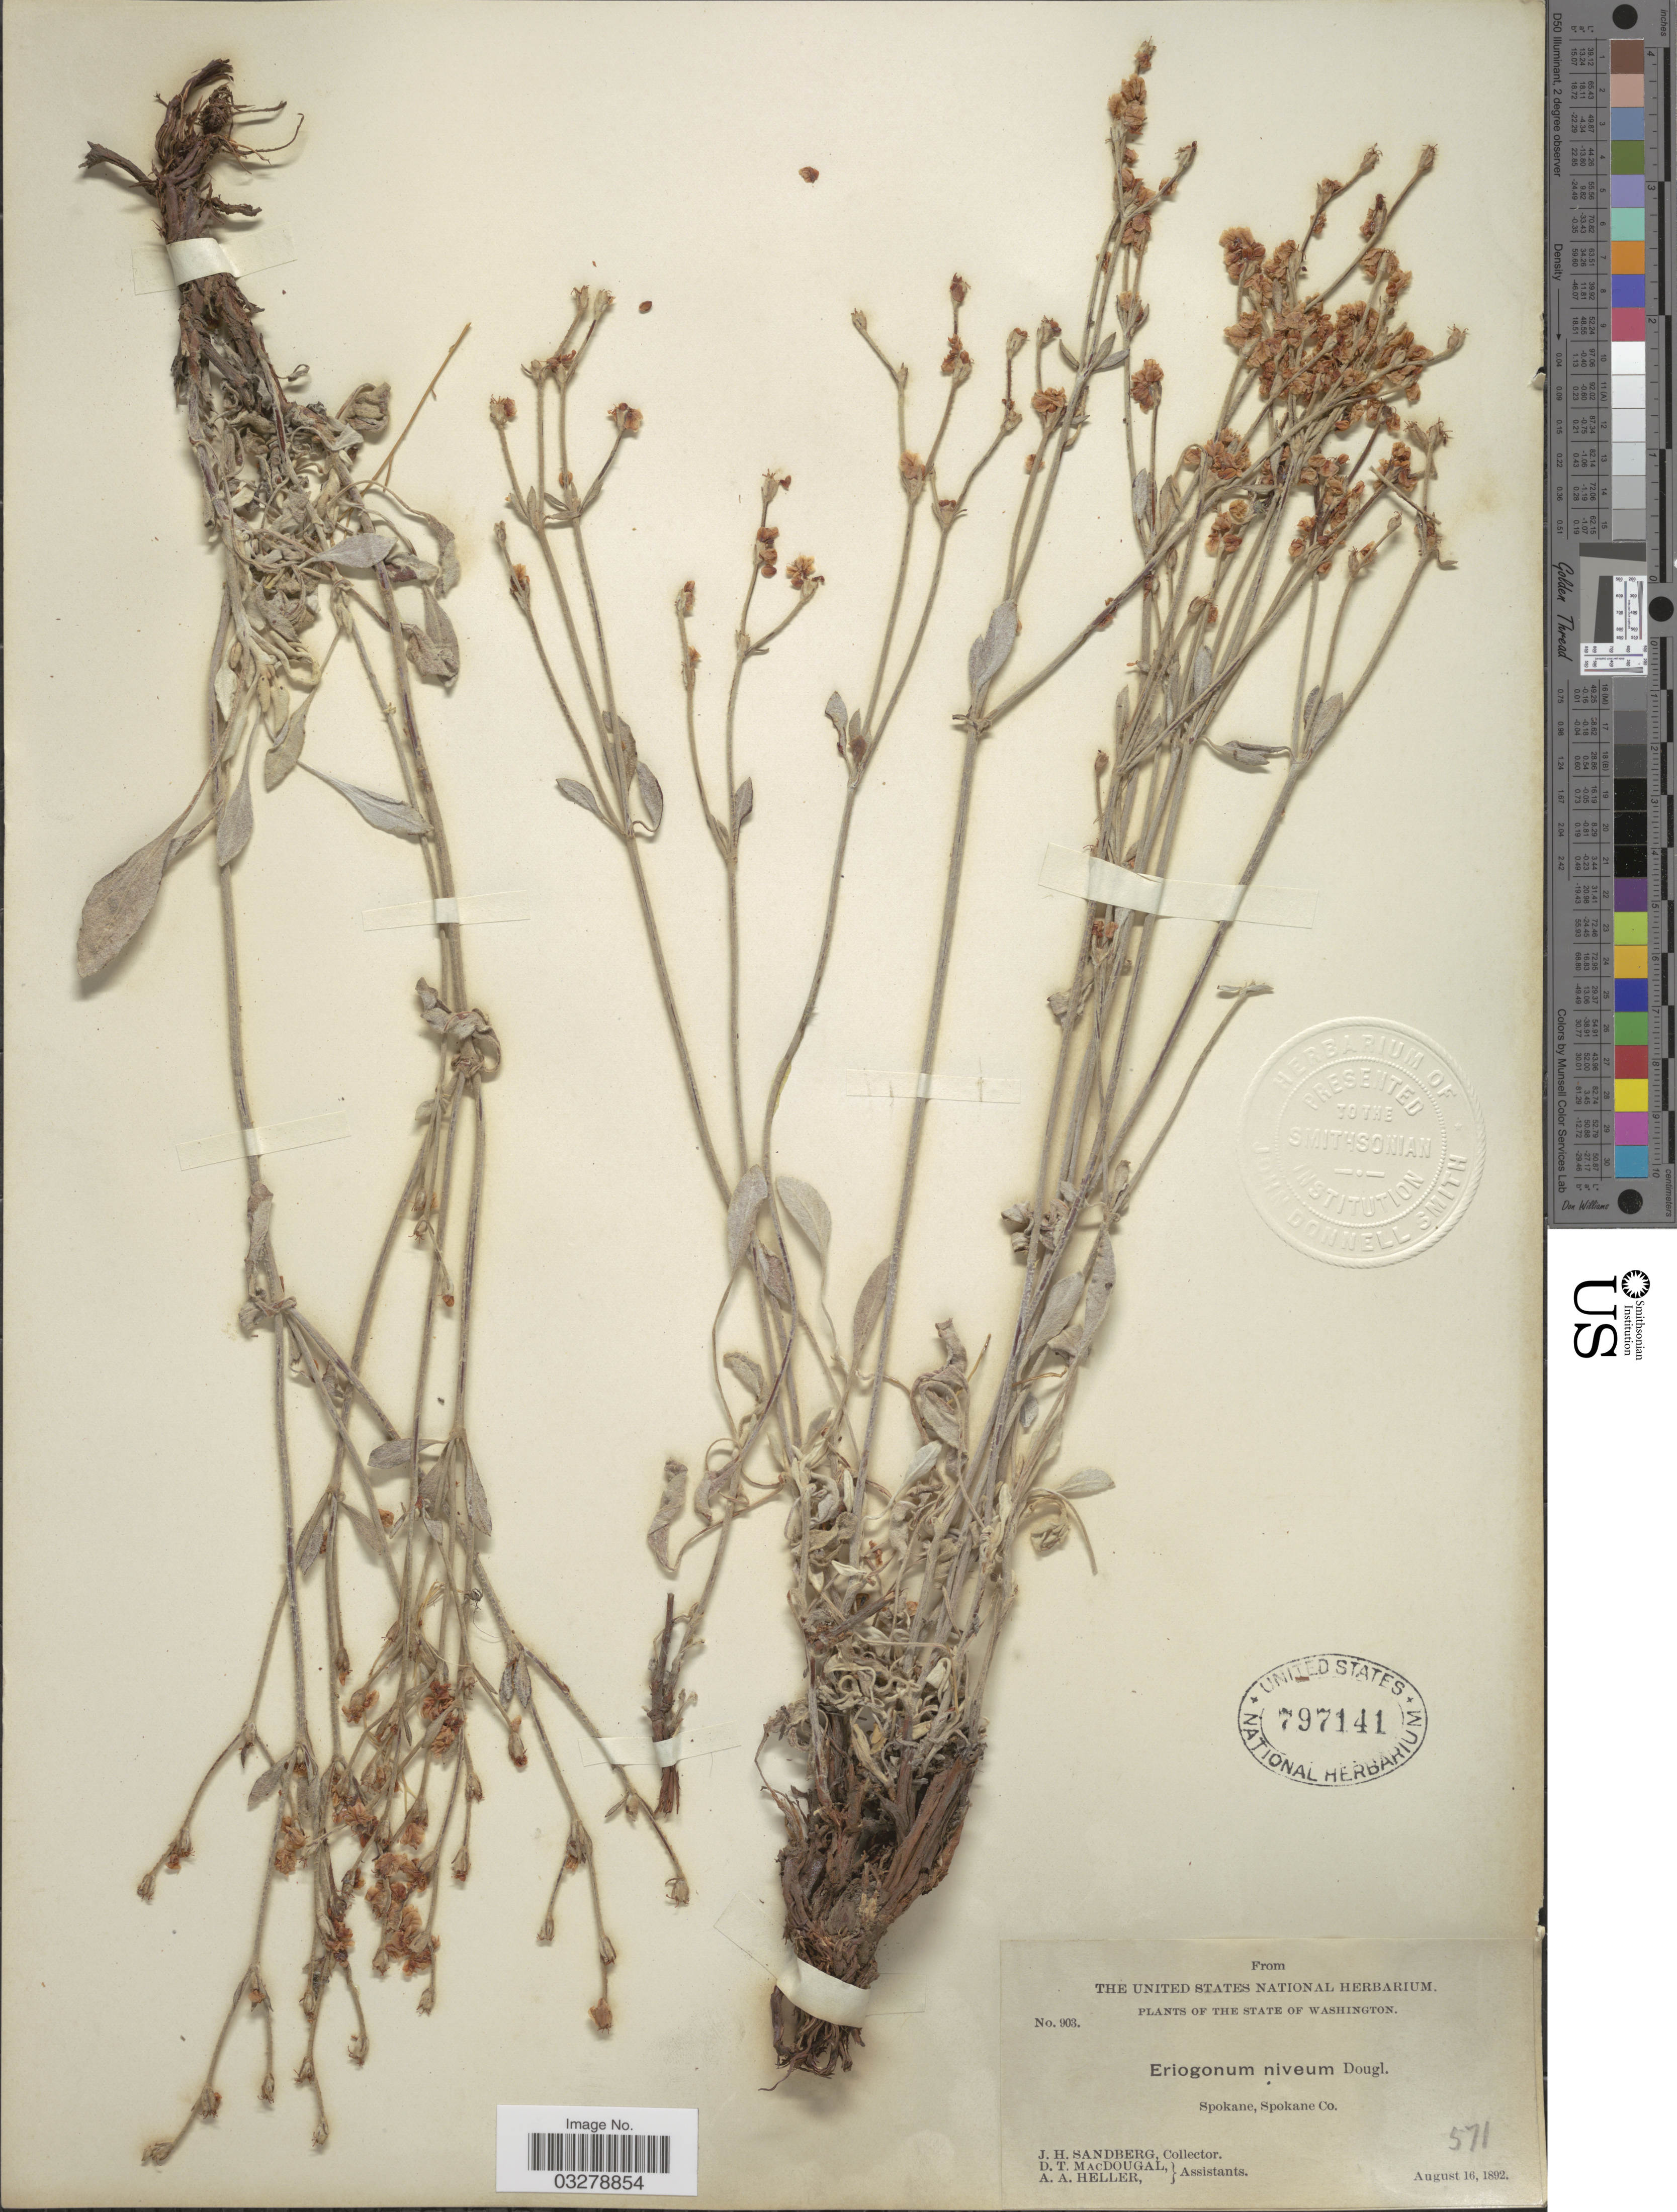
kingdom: Plantae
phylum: Tracheophyta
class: Magnoliopsida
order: Caryophyllales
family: Polygonaceae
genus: Eriogonum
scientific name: Eriogonum niverum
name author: Douglas ex Benth.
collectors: J. H. Sandberg, D. T. MacDougal & A. A. Heller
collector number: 903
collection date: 1892-08-16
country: United States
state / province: Washington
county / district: Spokane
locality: Spokane, Spokane Co.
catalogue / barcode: US 797141